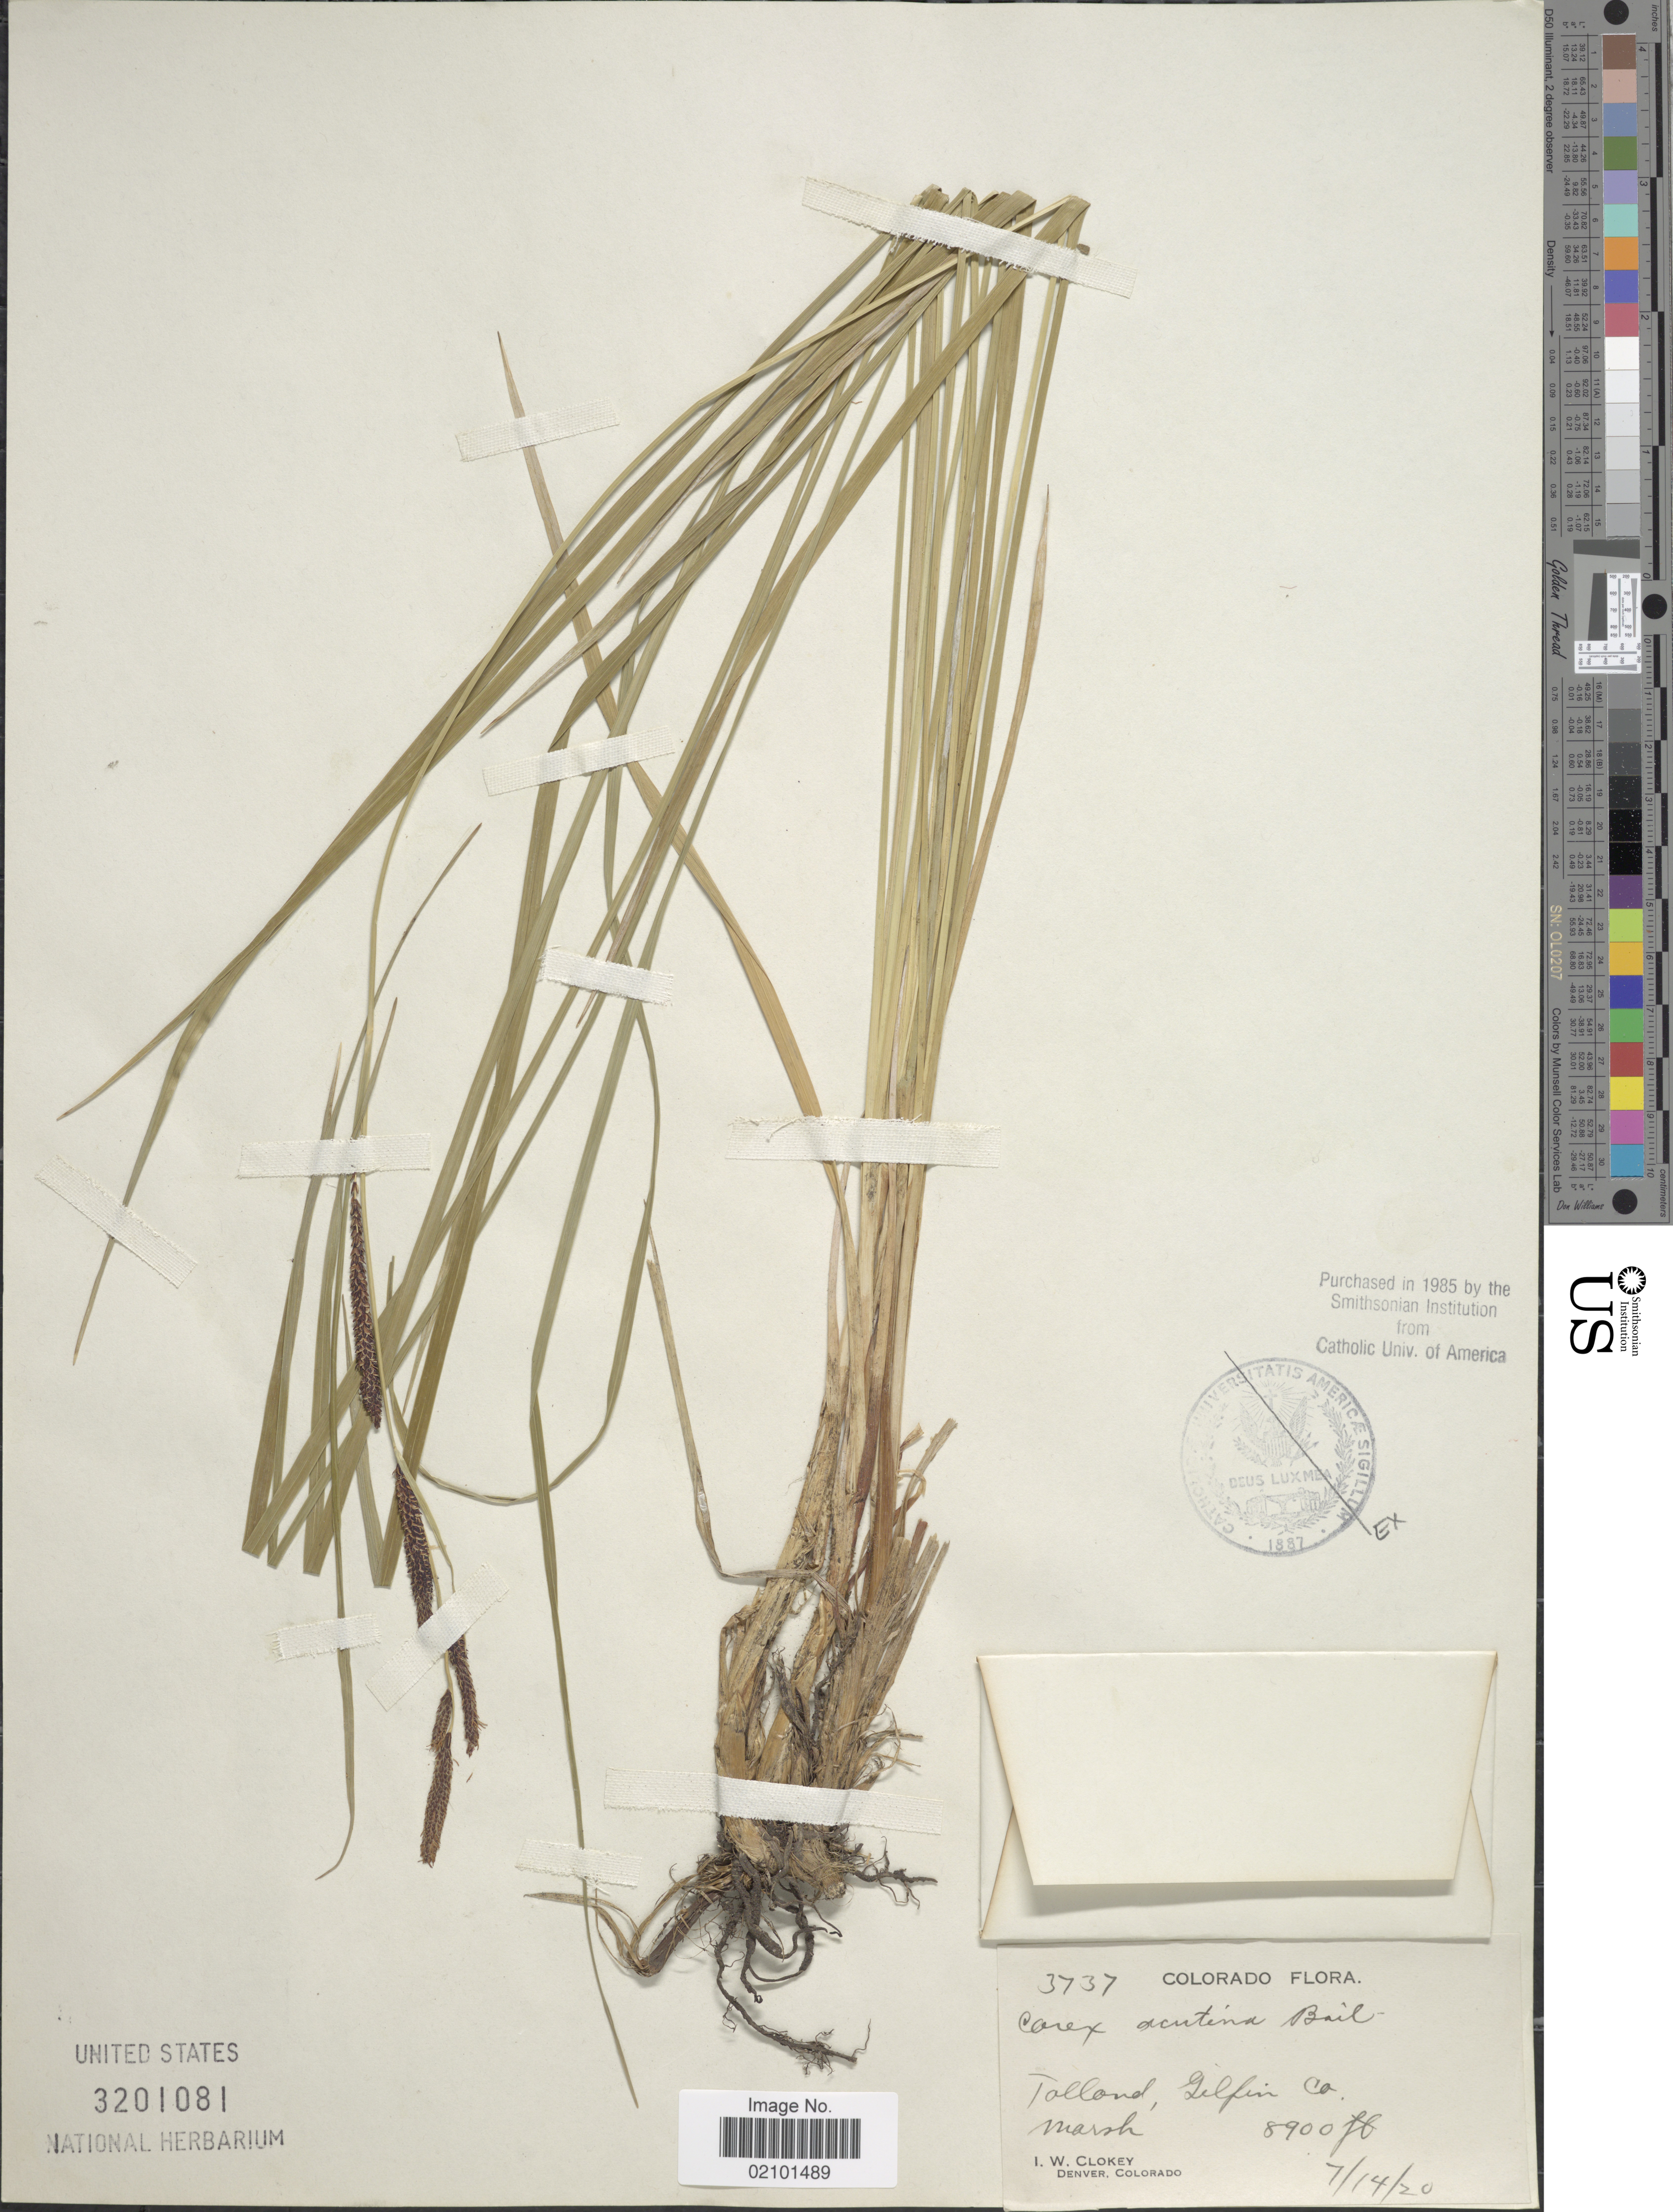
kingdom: Plantae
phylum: Tracheophyta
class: Liliopsida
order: Poales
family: Cyperaceae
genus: Carex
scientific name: Carex aquatilis var. aquatilis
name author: Wahlenb.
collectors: I. W. Clokey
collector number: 3737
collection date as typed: Transcribed d/m/y: 14/7/20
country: United States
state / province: Colorado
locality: Tollond, Gilpin Co,.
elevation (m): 2713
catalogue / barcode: US 3201081